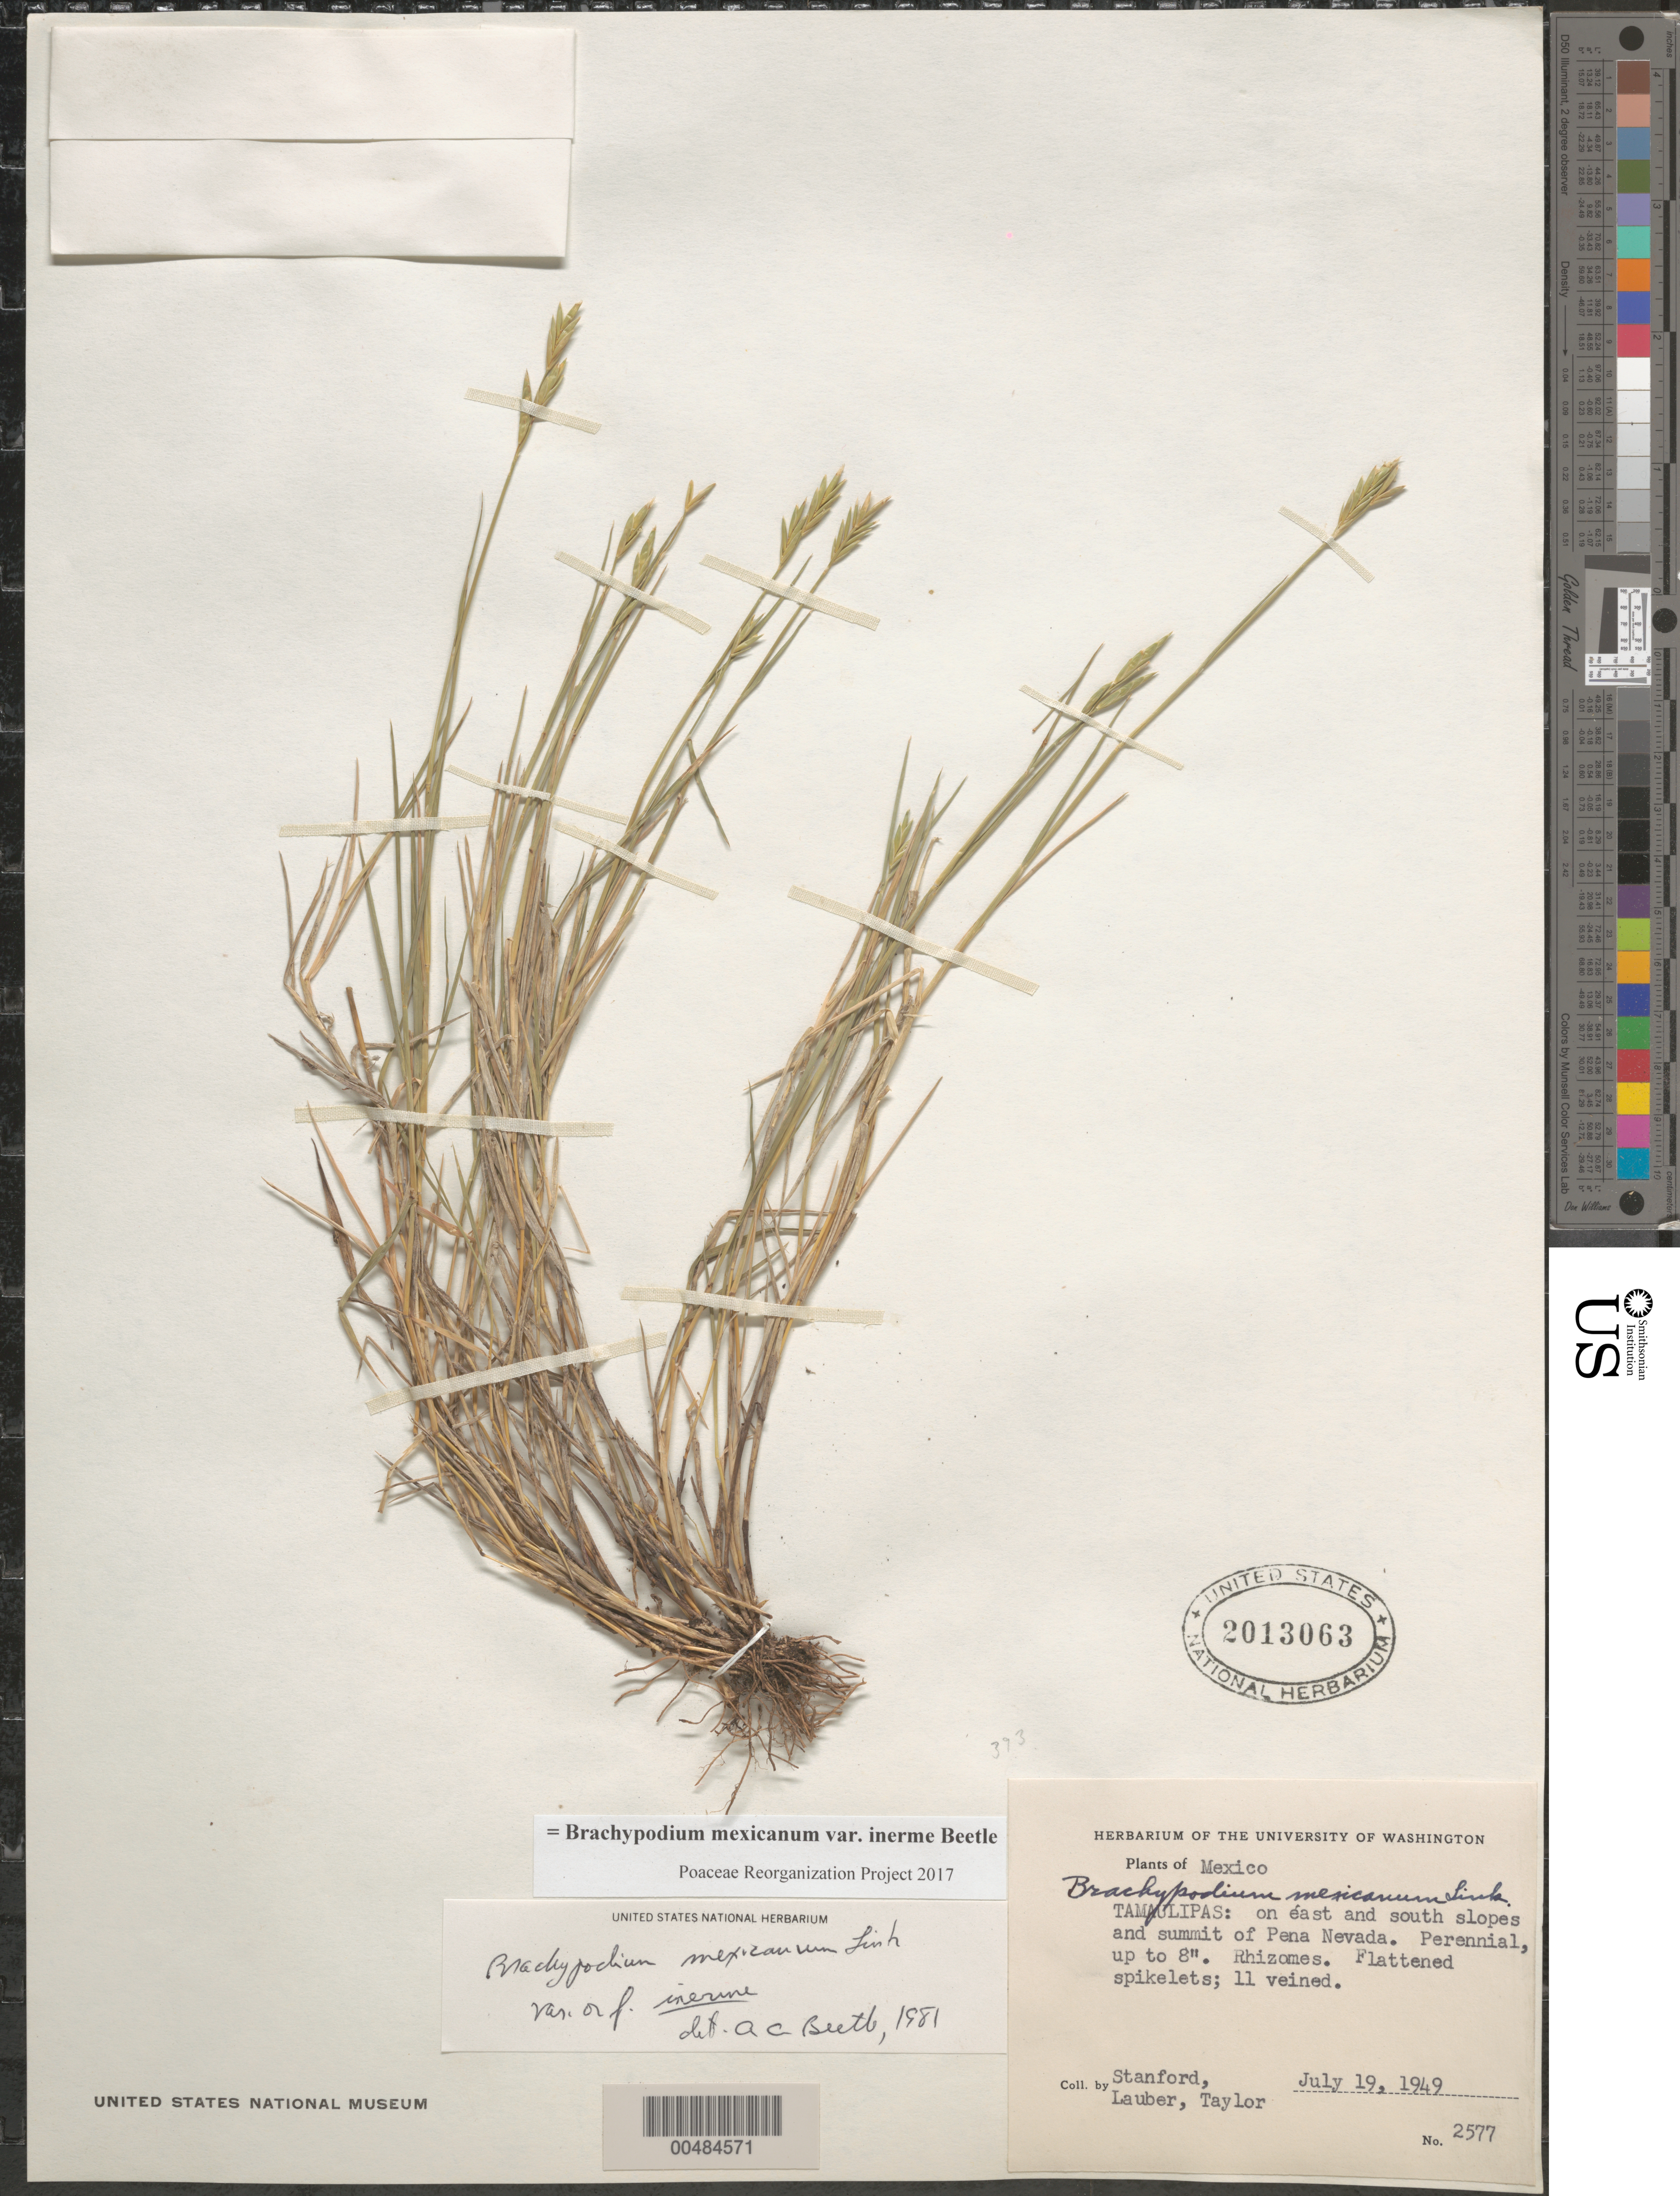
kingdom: Plantae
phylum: Tracheophyta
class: Liliopsida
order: Poales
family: Poaceae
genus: Brachypodium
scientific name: Brachypodium mexicanum var. inerme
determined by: Beetle, Alan A.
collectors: -. Stanford, -. Lauber & -- Taylor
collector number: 2577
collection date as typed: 19 Jul 1949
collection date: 1949-07-19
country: Mexico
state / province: Tamaulipas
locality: On E and S slopes and summit of Pena Nevada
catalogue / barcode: US 2013063